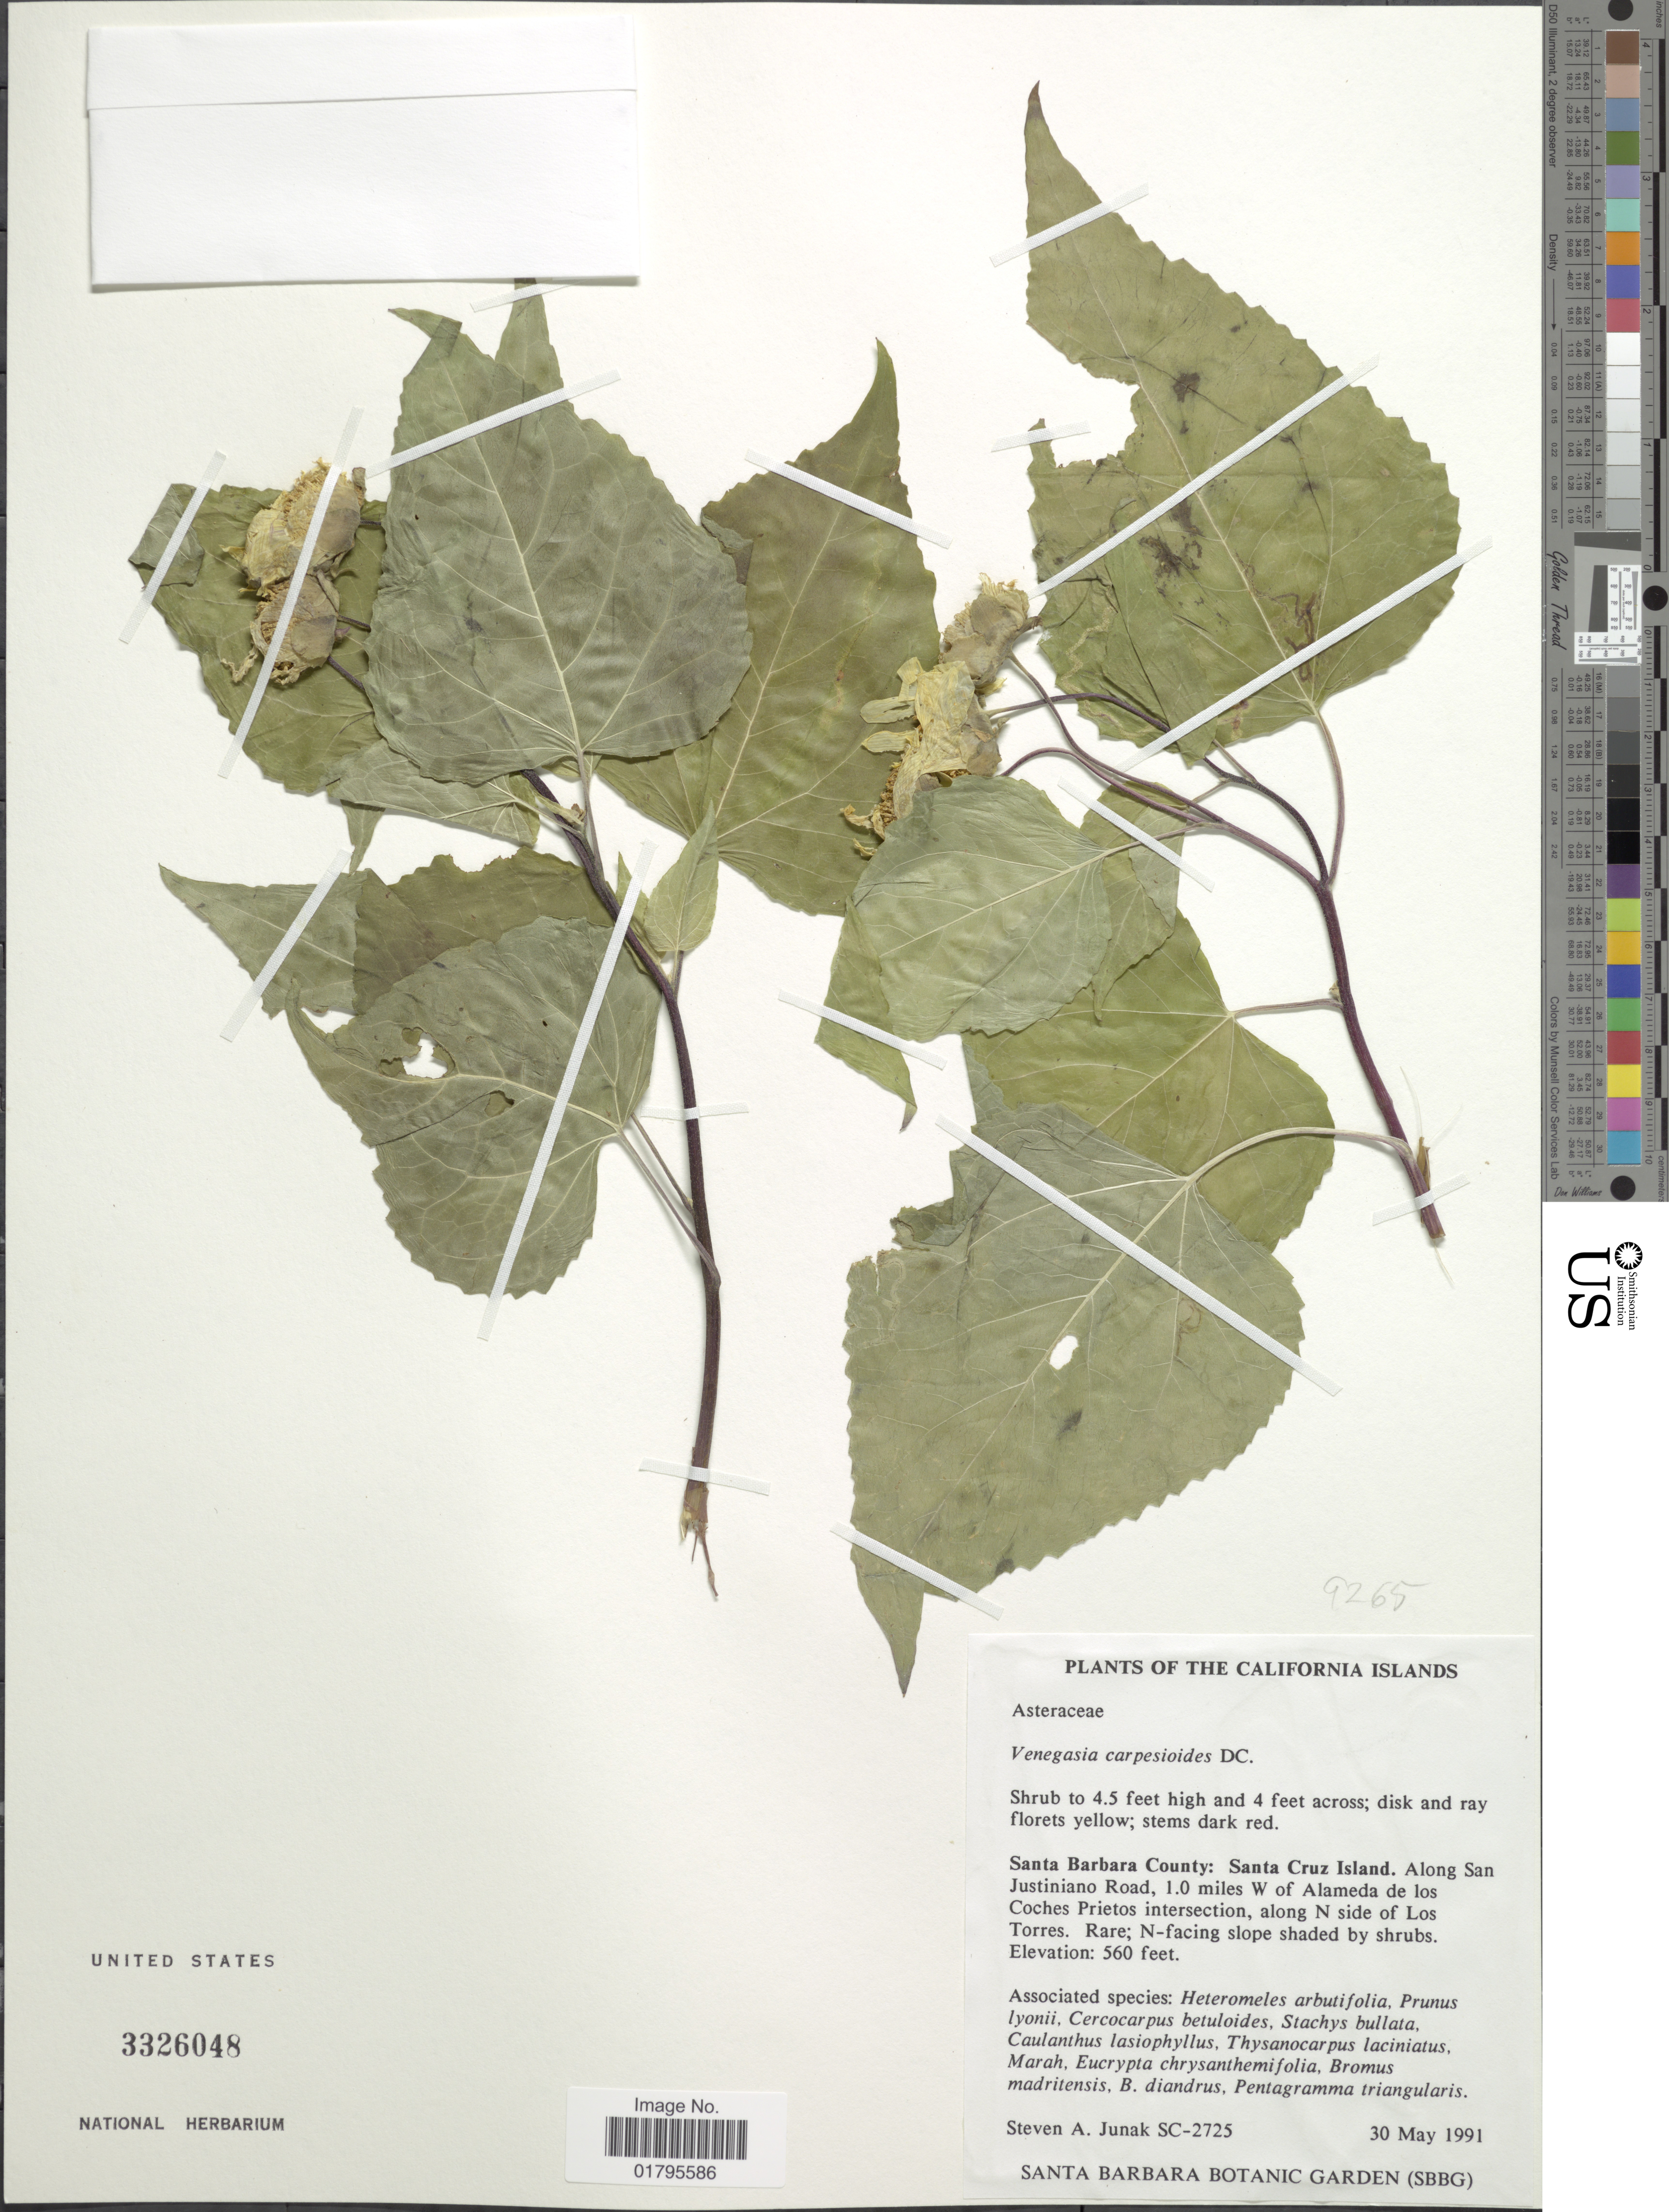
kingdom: Plantae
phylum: Tracheophyta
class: Magnoliopsida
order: Asterales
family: Asteraceae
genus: Venegasia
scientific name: Venegasia carpesioides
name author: DC.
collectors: S. Junak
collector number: SC-2725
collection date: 1991-05-30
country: United States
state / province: California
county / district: Santa Barbara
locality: California Islands, Santa Barbara County: Santa Cruz Island, Along San Justiniano Road, 1.0 miles W of Alameda de los Coches Prietos intersection, along N side of Los Torres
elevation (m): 171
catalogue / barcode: US 3326048